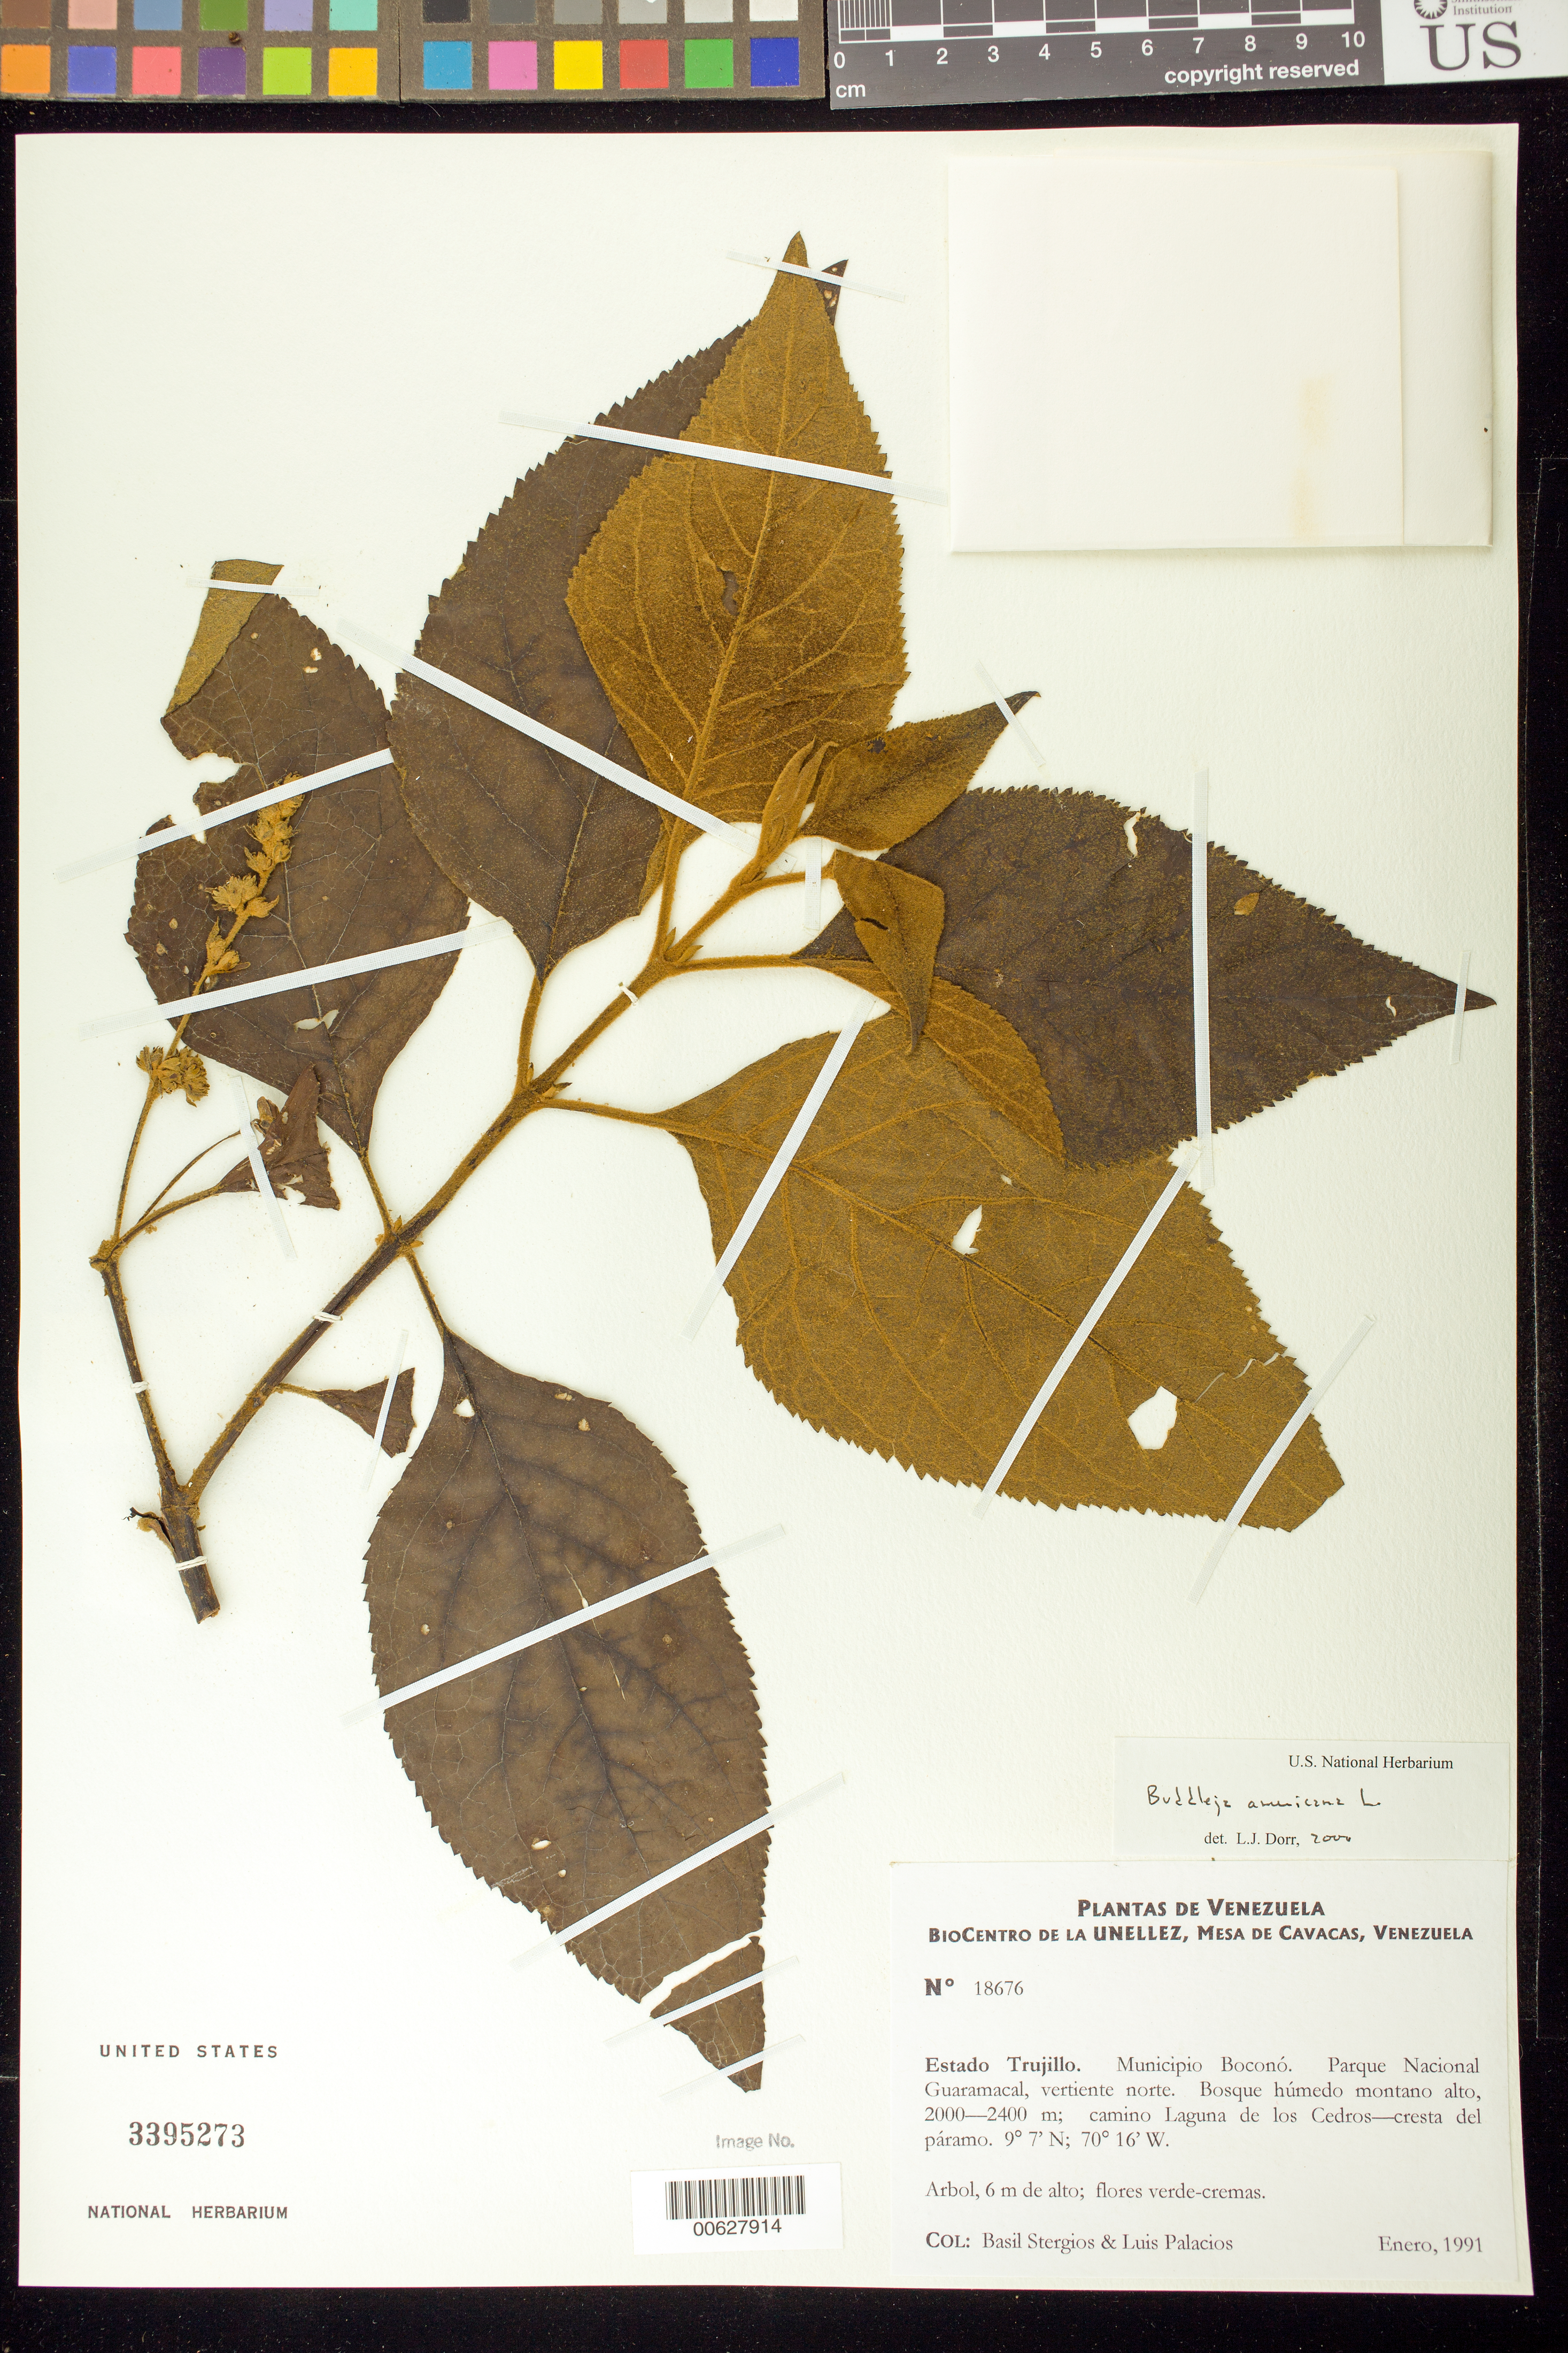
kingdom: Plantae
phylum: Tracheophyta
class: Magnoliopsida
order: Lamiales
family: Scrophulariaceae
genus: Buddleja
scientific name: Buddleja americana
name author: L.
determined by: Dorr, L. J., (BOT), Smithsonian Institution - National Museum of Natural History (UNITED STATES)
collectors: B. G. Stergios & L. Palacios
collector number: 18676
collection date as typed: Jan 1991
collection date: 1991-01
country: Venezuela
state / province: Trujillo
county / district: Boconó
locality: Parque Nacional Guaramacal, vertiente N, camino laguna de los Cedros-cresta del páramo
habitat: Bosque húmedo montano alto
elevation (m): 2000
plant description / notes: PORT, US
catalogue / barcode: US 3395273